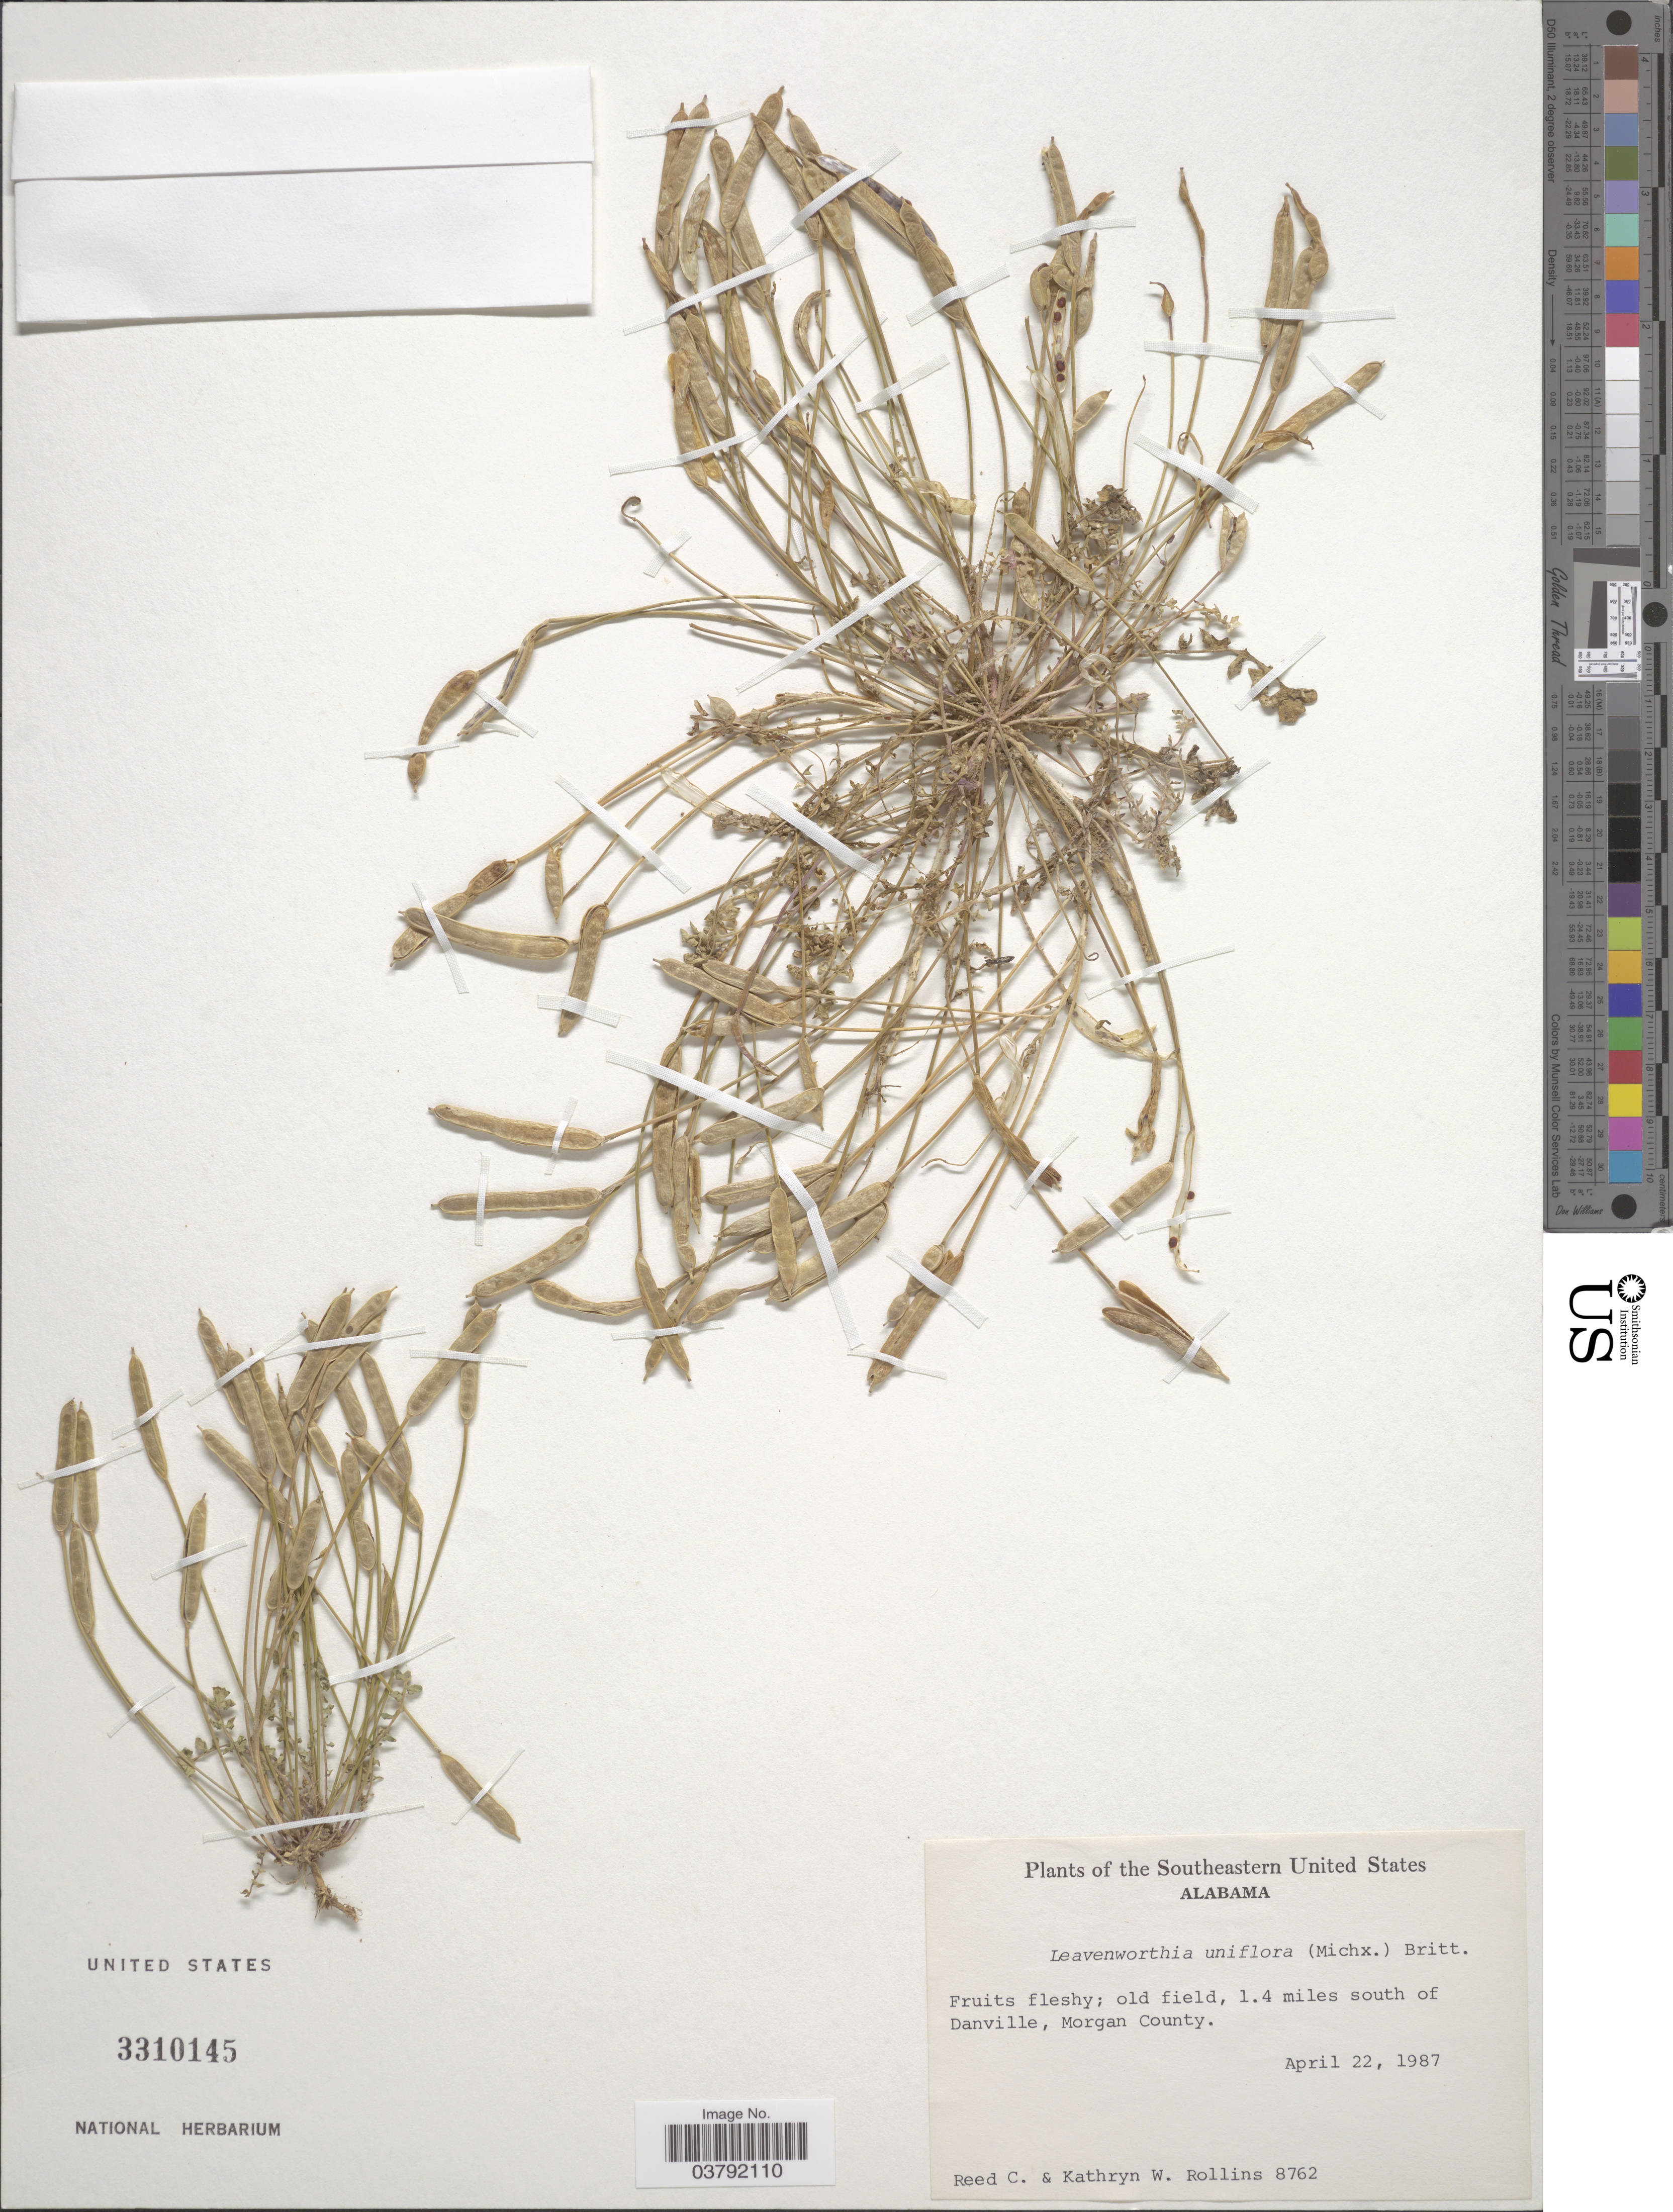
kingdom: Plantae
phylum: Tracheophyta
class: Magnoliopsida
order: Brassicales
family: Brassicaceae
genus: Leavenworthia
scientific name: Leavenworthia uniflora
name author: (Michx.) Britton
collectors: R. C. Rollins & K. W. Rollins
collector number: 8762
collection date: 1987-04-22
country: United States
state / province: Alabama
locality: Southeastern United States. Old field, 1.4 miles south of Danville, Morgan County.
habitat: old field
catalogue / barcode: US 3310145